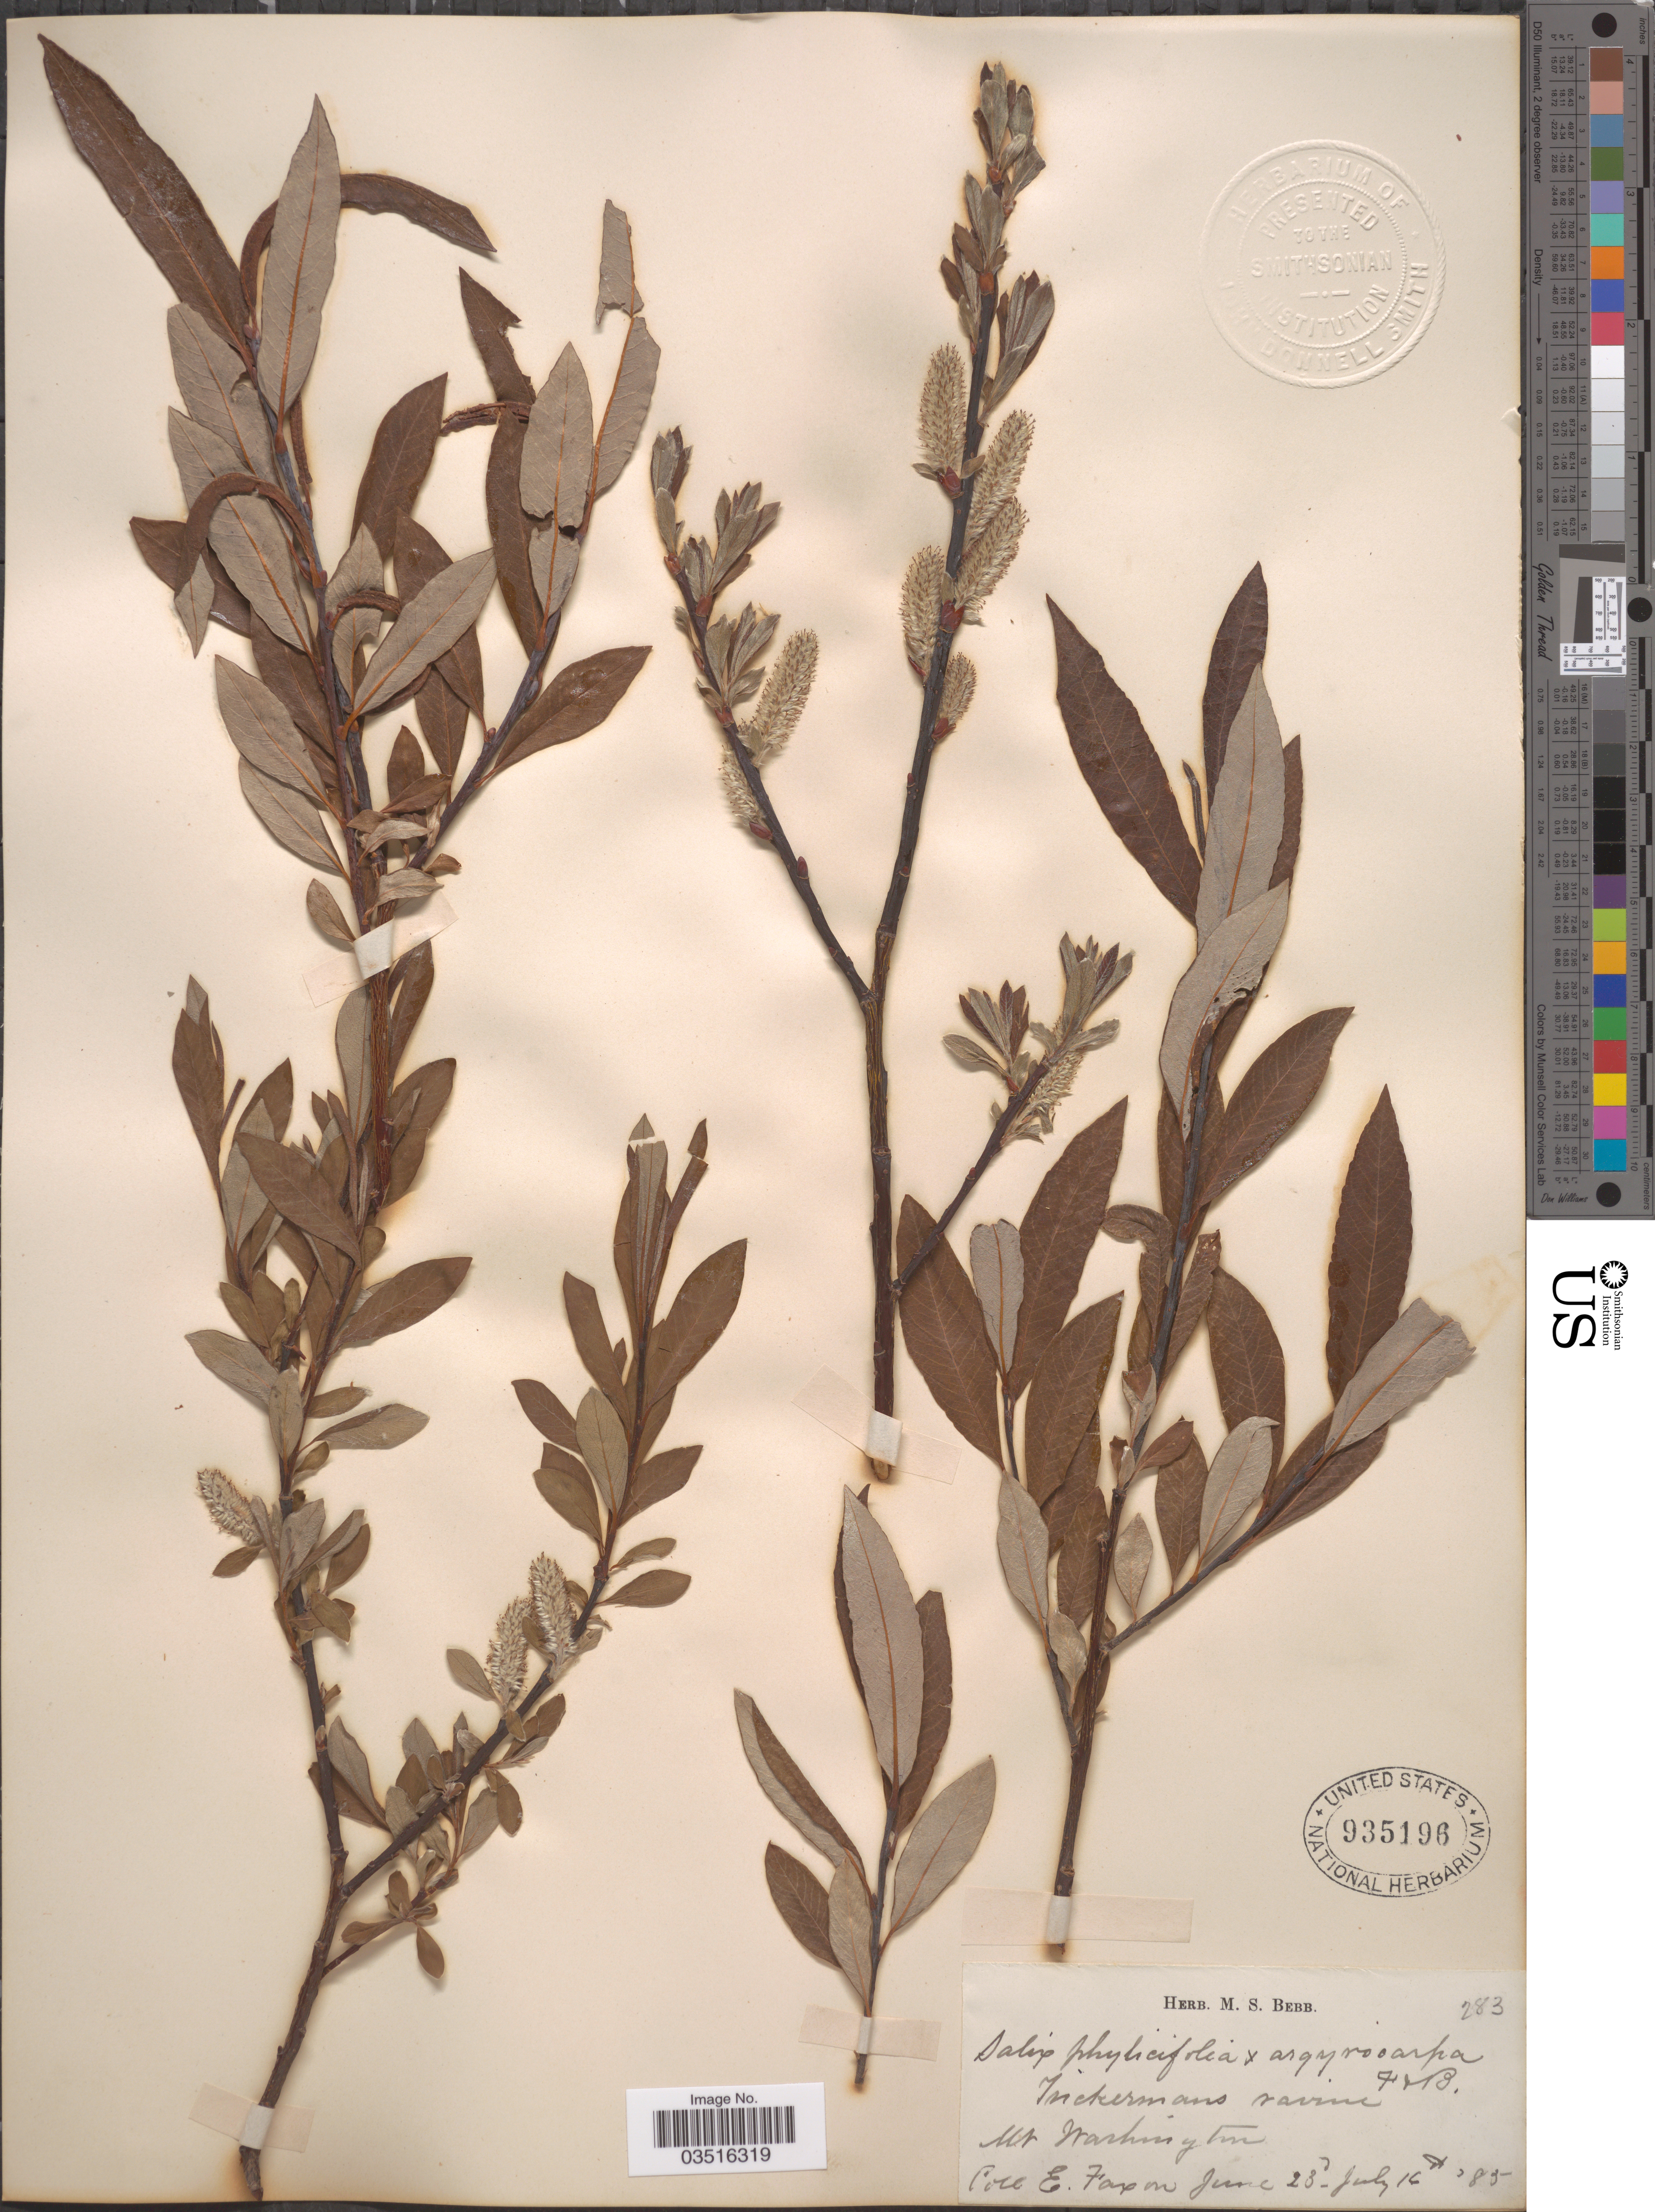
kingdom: Plantae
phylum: Tracheophyta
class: Magnoliopsida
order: Malpighiales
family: Salicaceae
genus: Salix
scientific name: Salix pyrifolia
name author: Ledeb.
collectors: E. Faxon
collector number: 283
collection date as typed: Transcribed d/m/y: 23/6/85 to 16/7/85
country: United States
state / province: Washington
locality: Tuckermans ravine. Mt Washington.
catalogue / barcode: US 935196